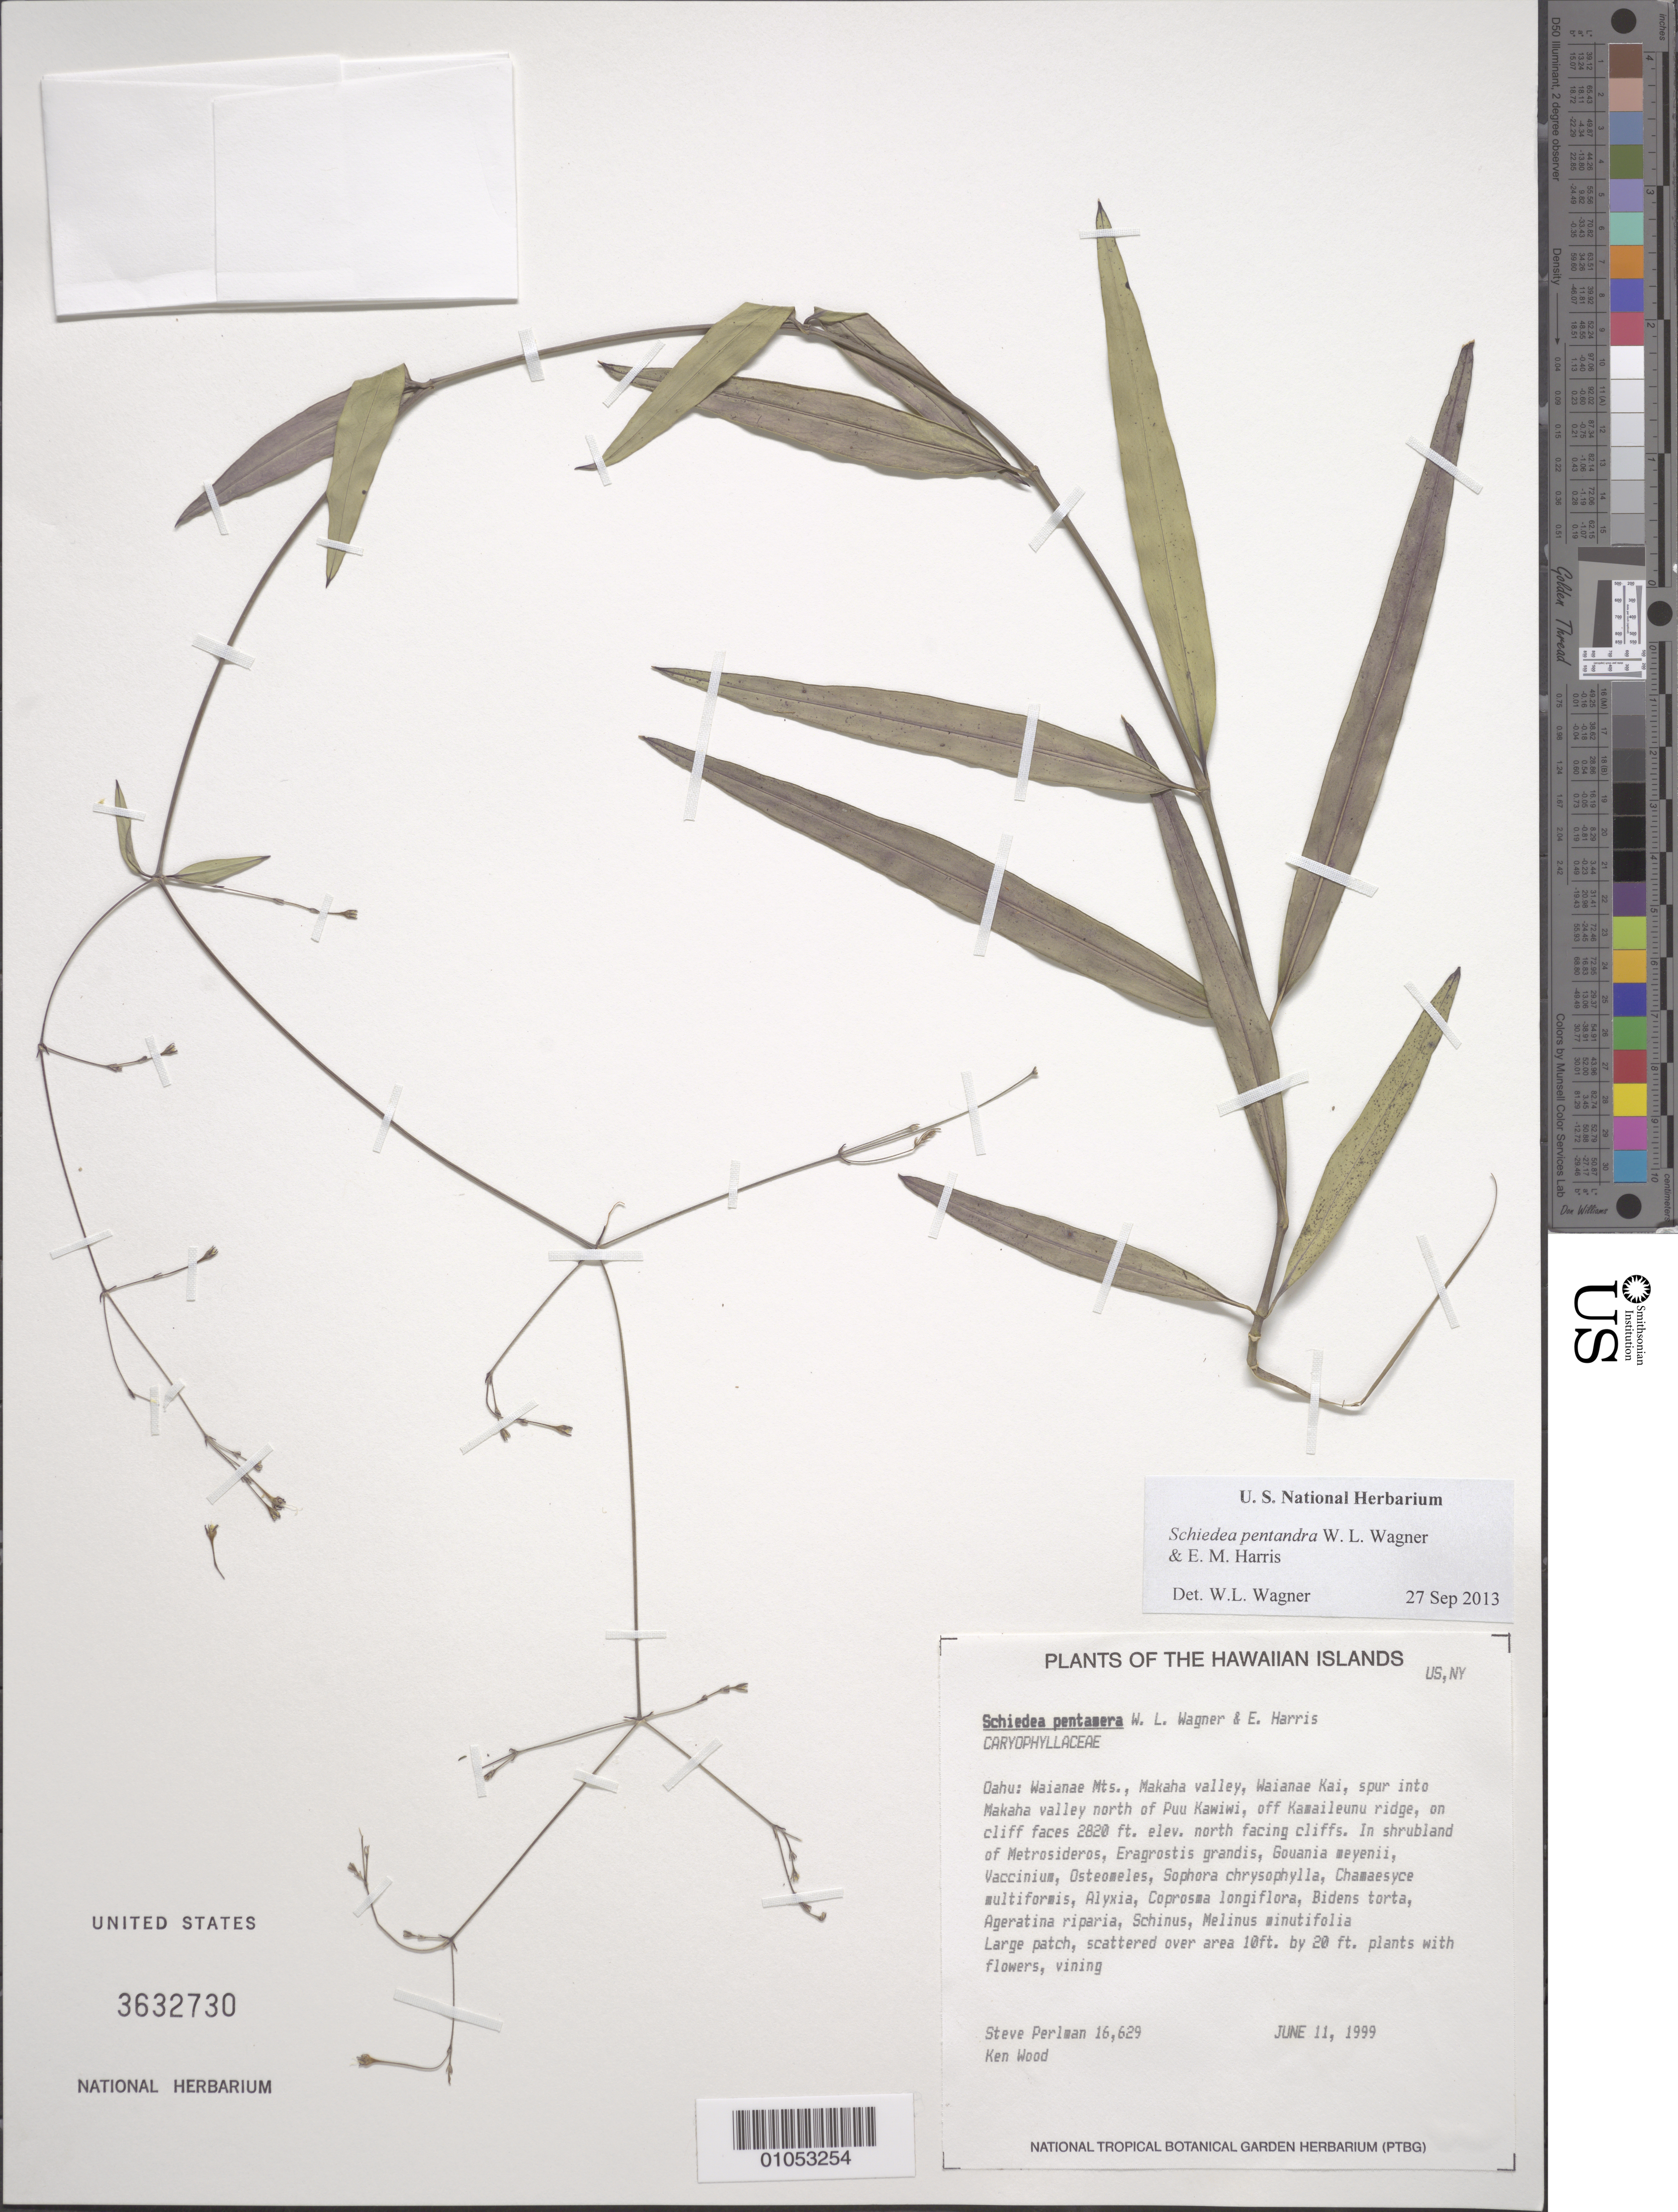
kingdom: Plantae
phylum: Tracheophyta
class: Magnoliopsida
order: Caryophyllales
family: Caryophyllaceae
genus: Schiedea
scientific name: Schiedea pentandra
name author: W.L. Wagner & E.M. Harris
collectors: S. P. Perlman & K. Wood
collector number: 16629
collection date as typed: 11 Jun 1999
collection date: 1999-06-11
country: United States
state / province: Hawaii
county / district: Honolulu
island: Oahu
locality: Waianae Mts., Makaha Valley, Waianae Kai, spur into Makaha Valley north of Puu Kawiwi, off Kamaileunu ridge.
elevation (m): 860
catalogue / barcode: US 3632730